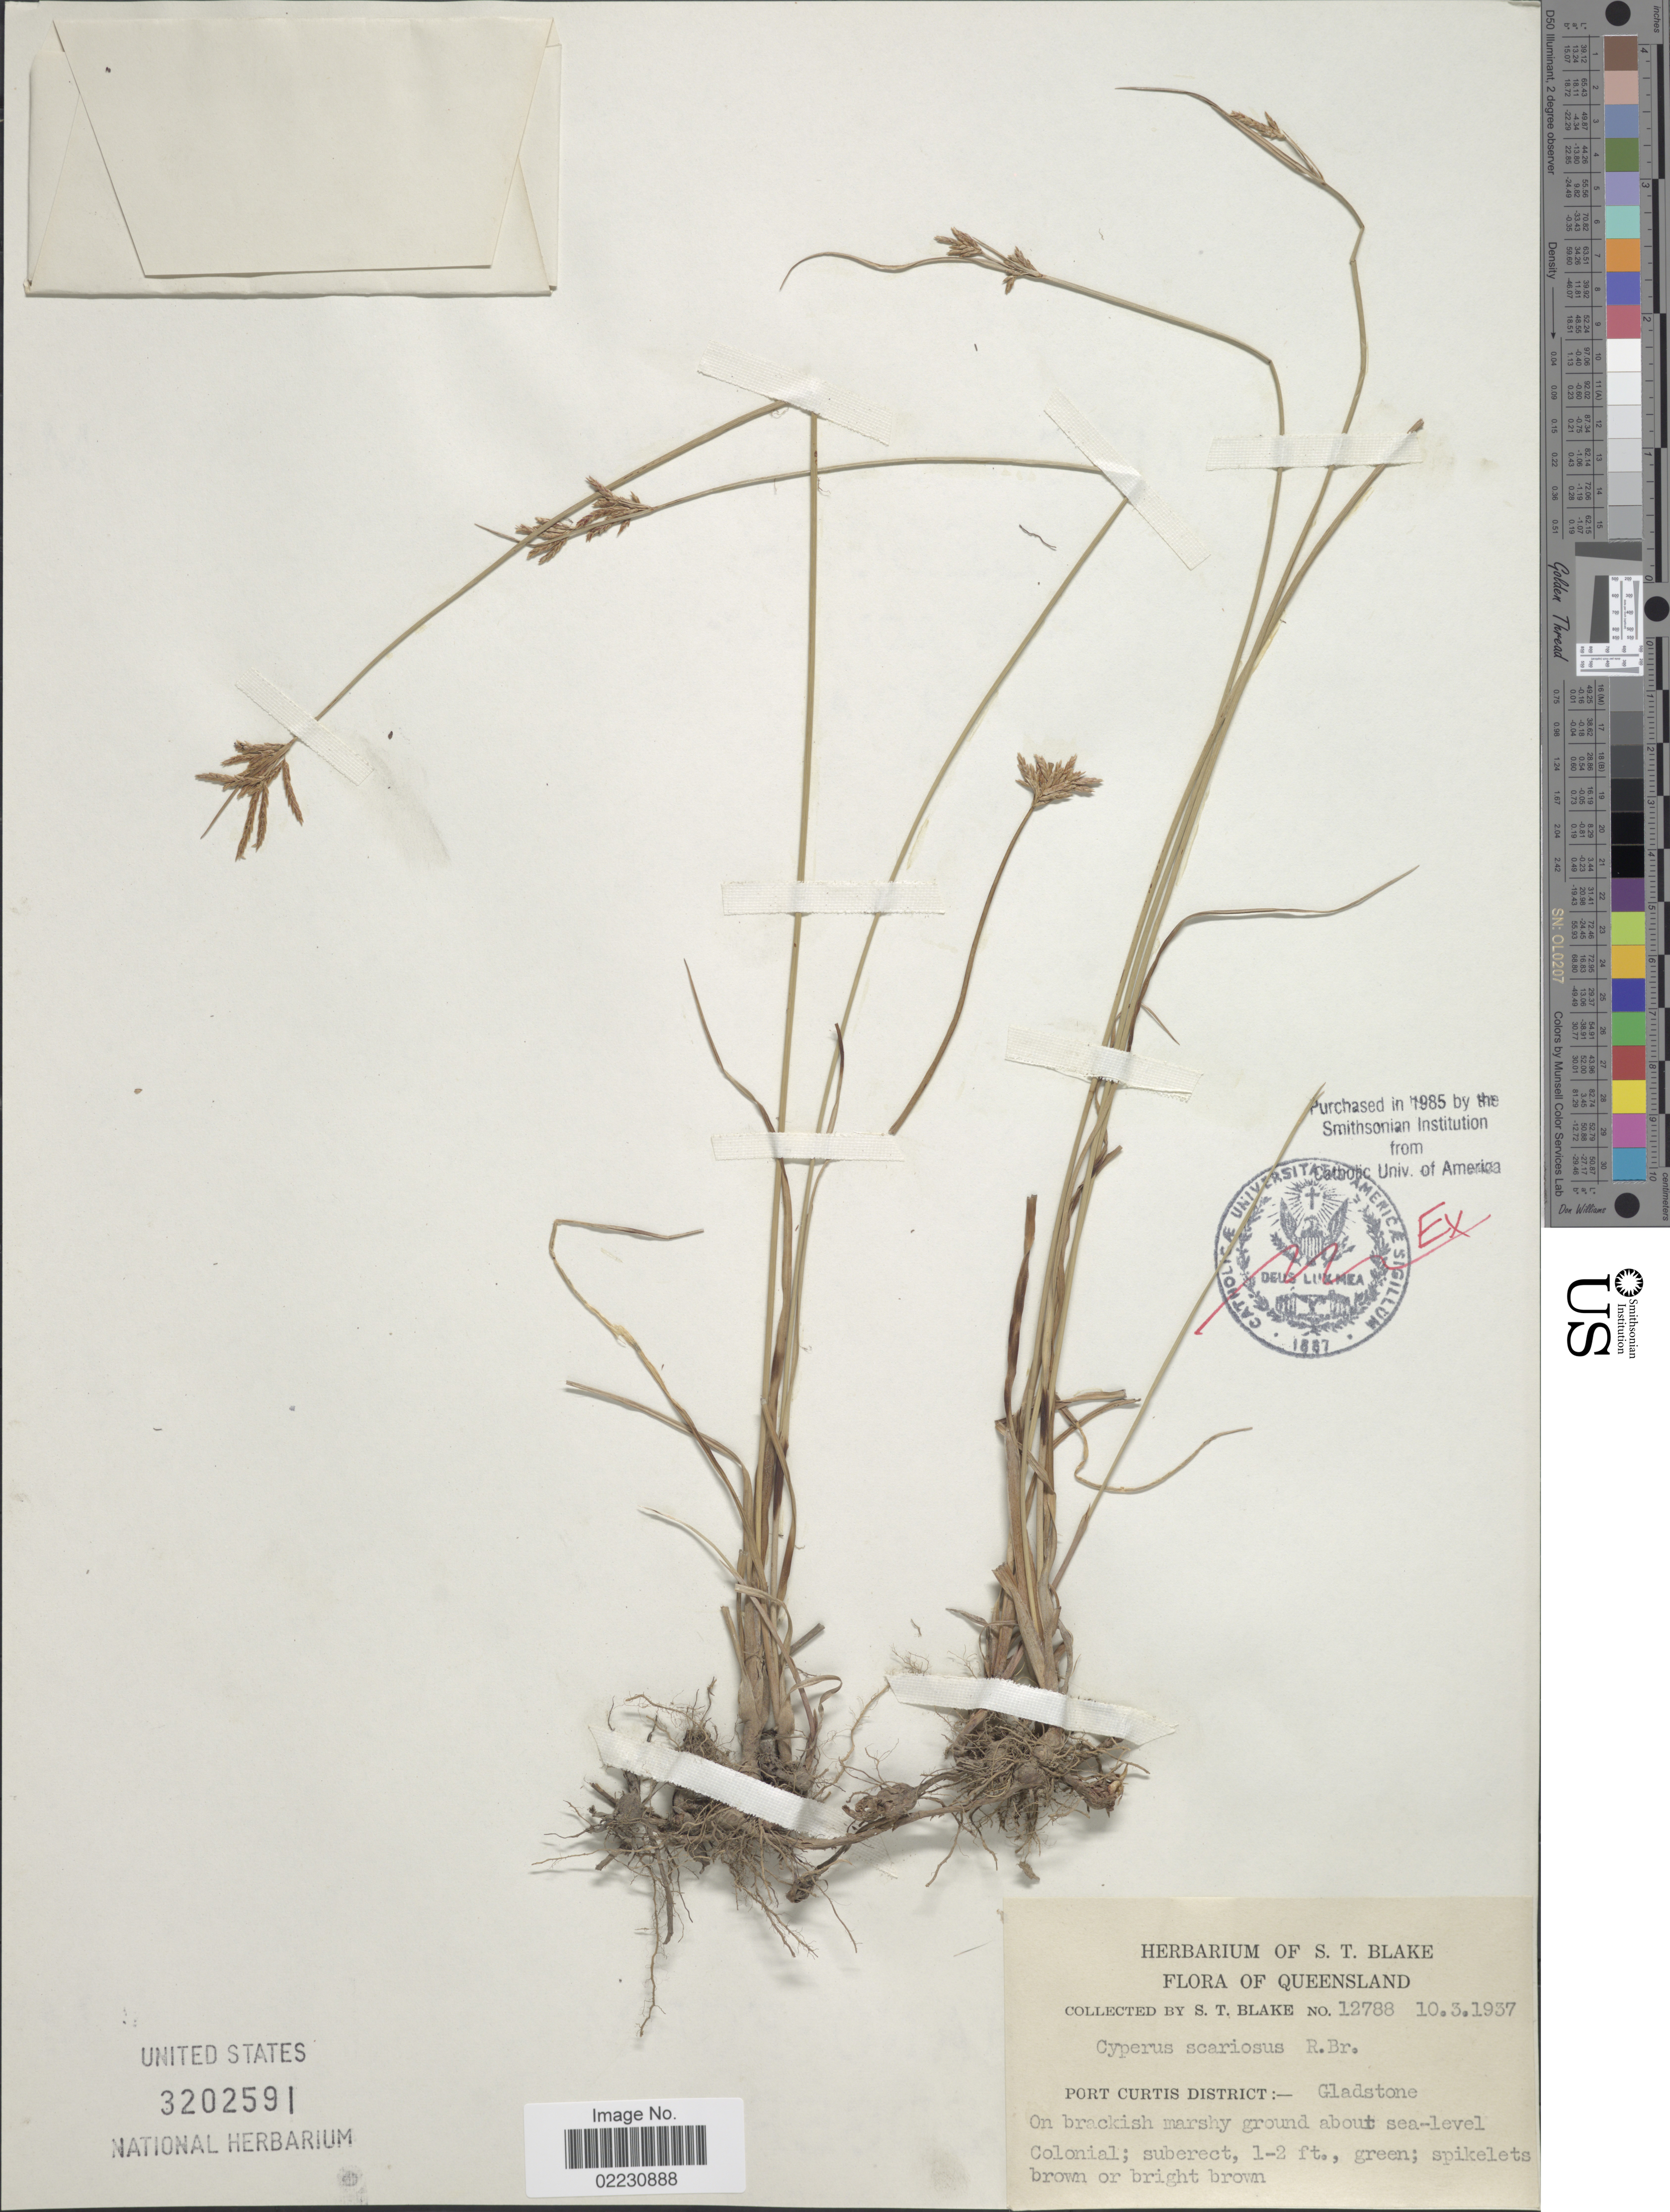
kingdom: Plantae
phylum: Tracheophyta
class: Liliopsida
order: Poales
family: Cyperaceae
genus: Cyperus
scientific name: Cyperus scariosus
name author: R. Br.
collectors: S. T. Blake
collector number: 12788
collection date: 1937-03-10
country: Australia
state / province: Queensland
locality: Port Curtiss District, Gladstone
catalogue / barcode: US 3202591